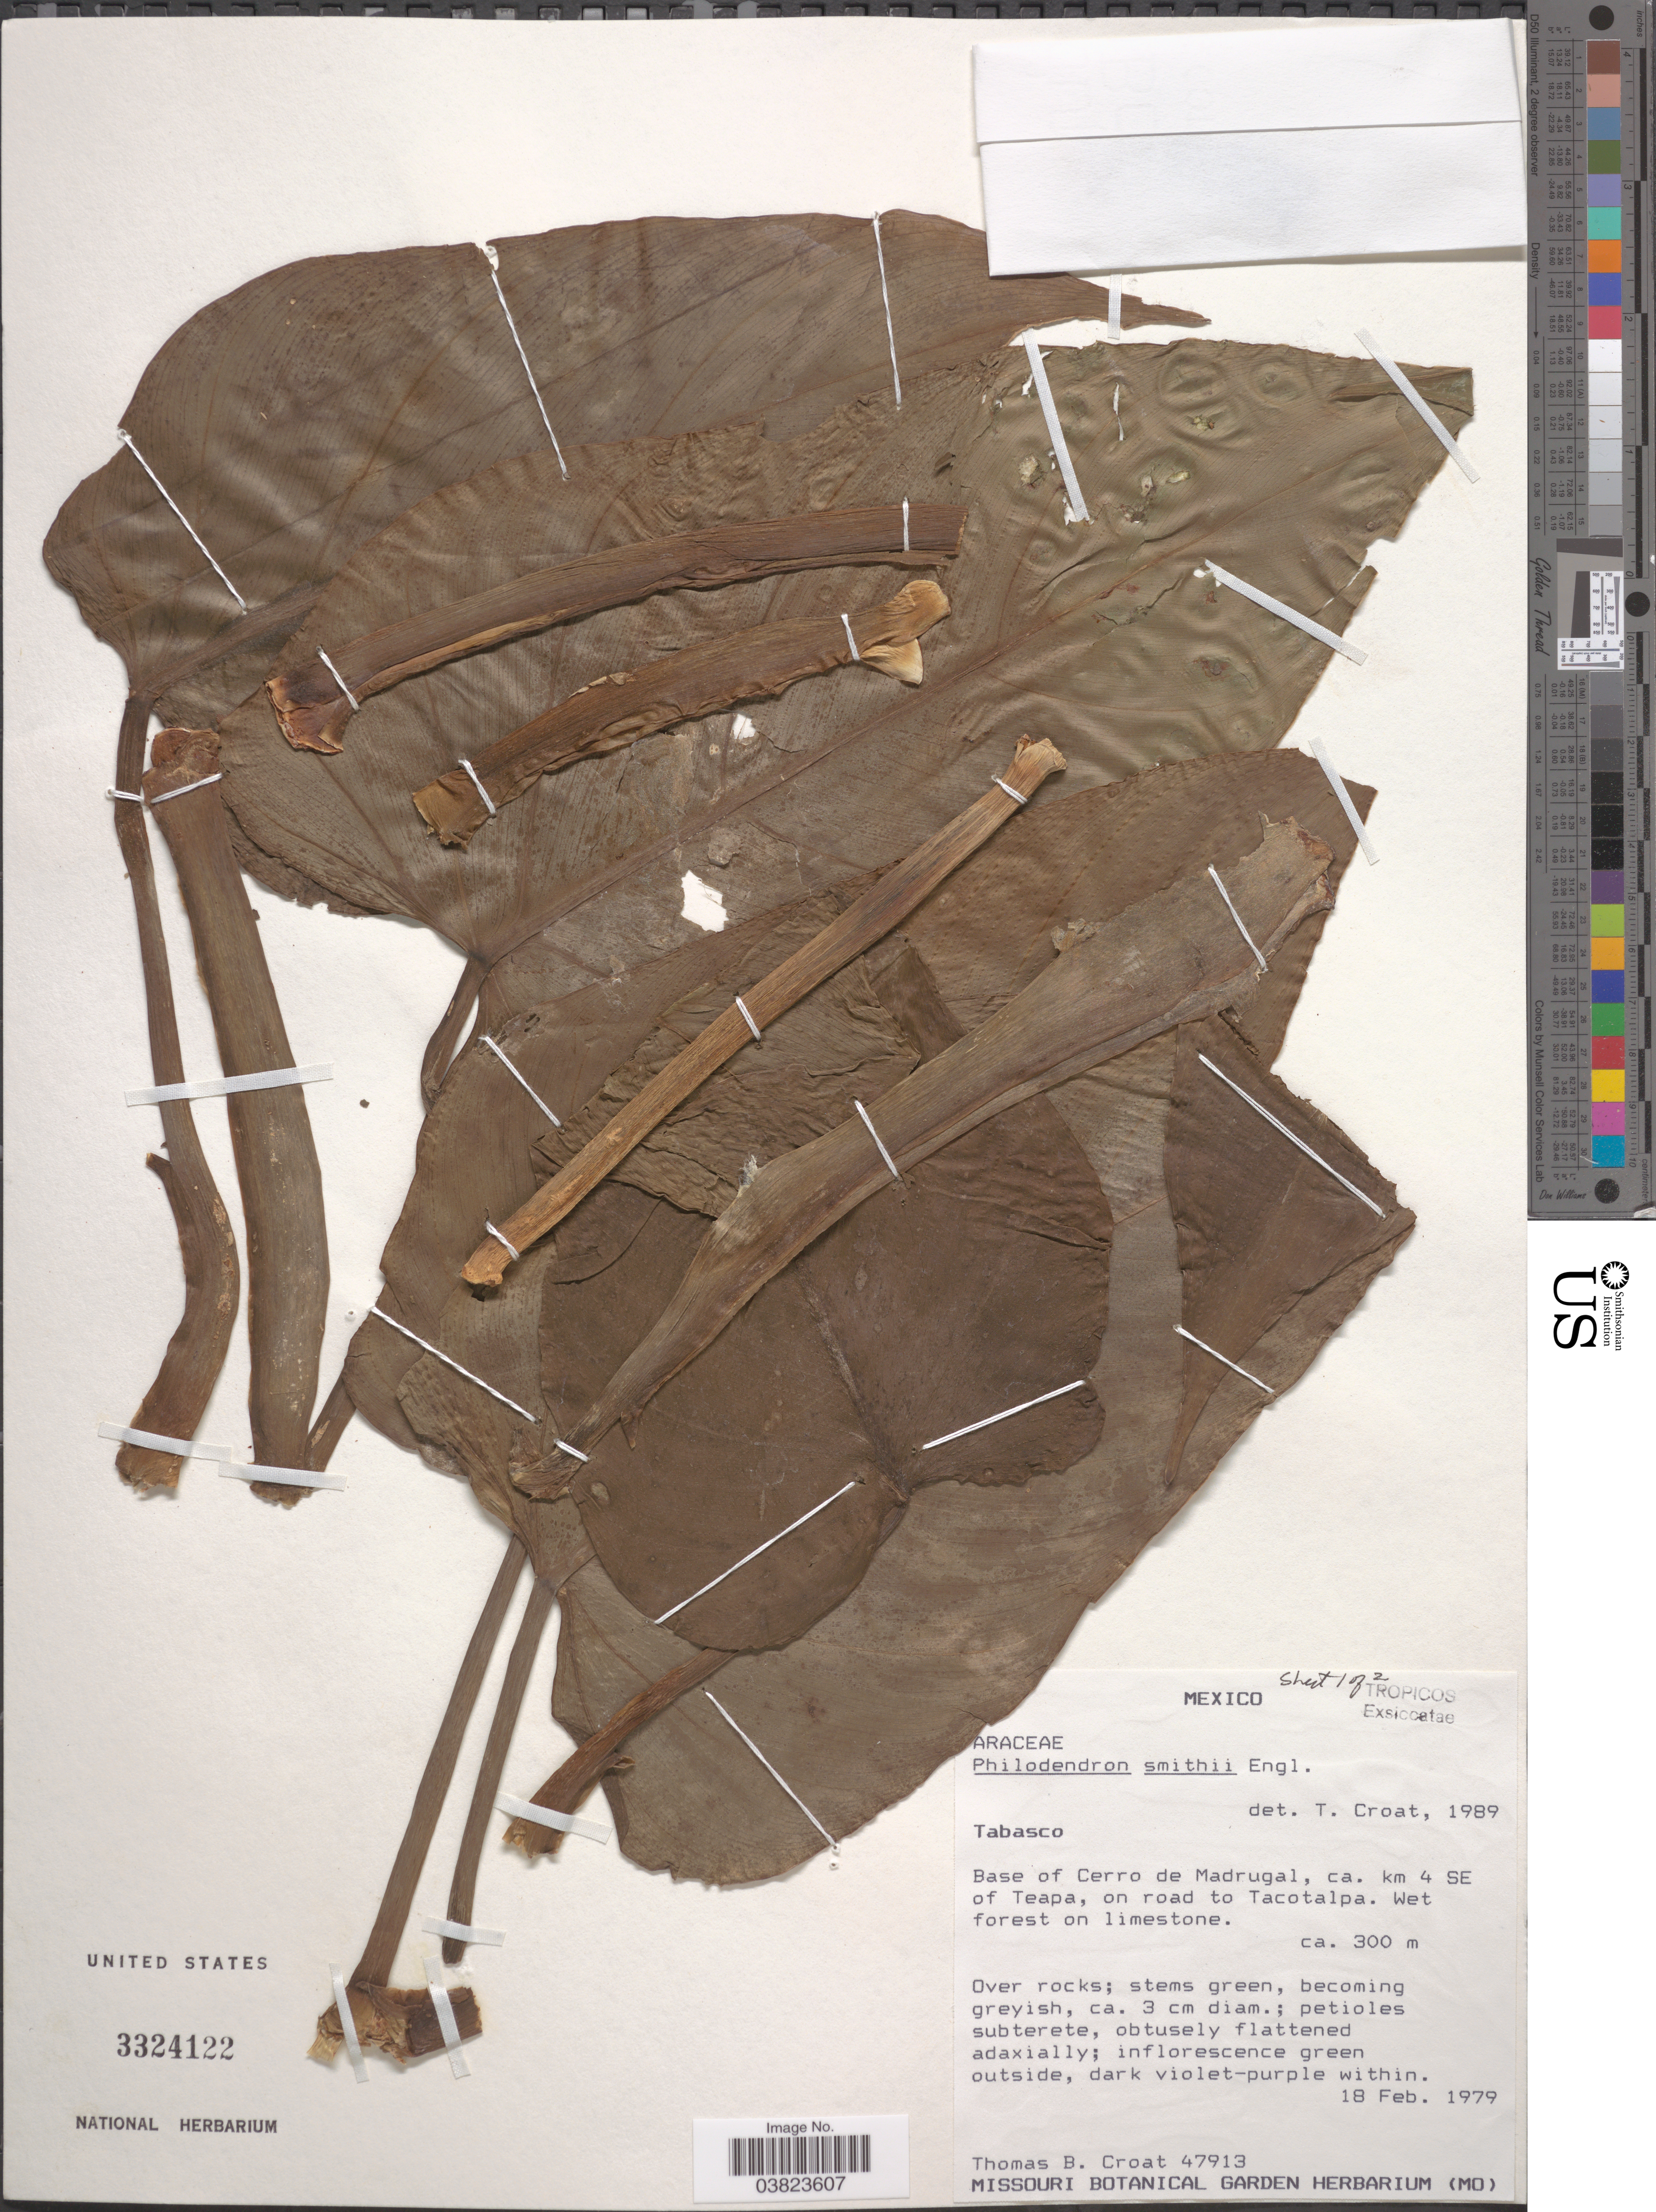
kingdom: Plantae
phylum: Tracheophyta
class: Liliopsida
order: Alismatales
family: Araceae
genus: Philodendron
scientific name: Philodendron smithii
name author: Engl.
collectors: T. B. Croat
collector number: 47913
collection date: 1979-02-18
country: Mexico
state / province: Tabasco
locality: Base of Cerro de Madrugal, ca. km 4 SE of Teapa, on road to Tacotalpa.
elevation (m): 300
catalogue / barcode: US 3324122